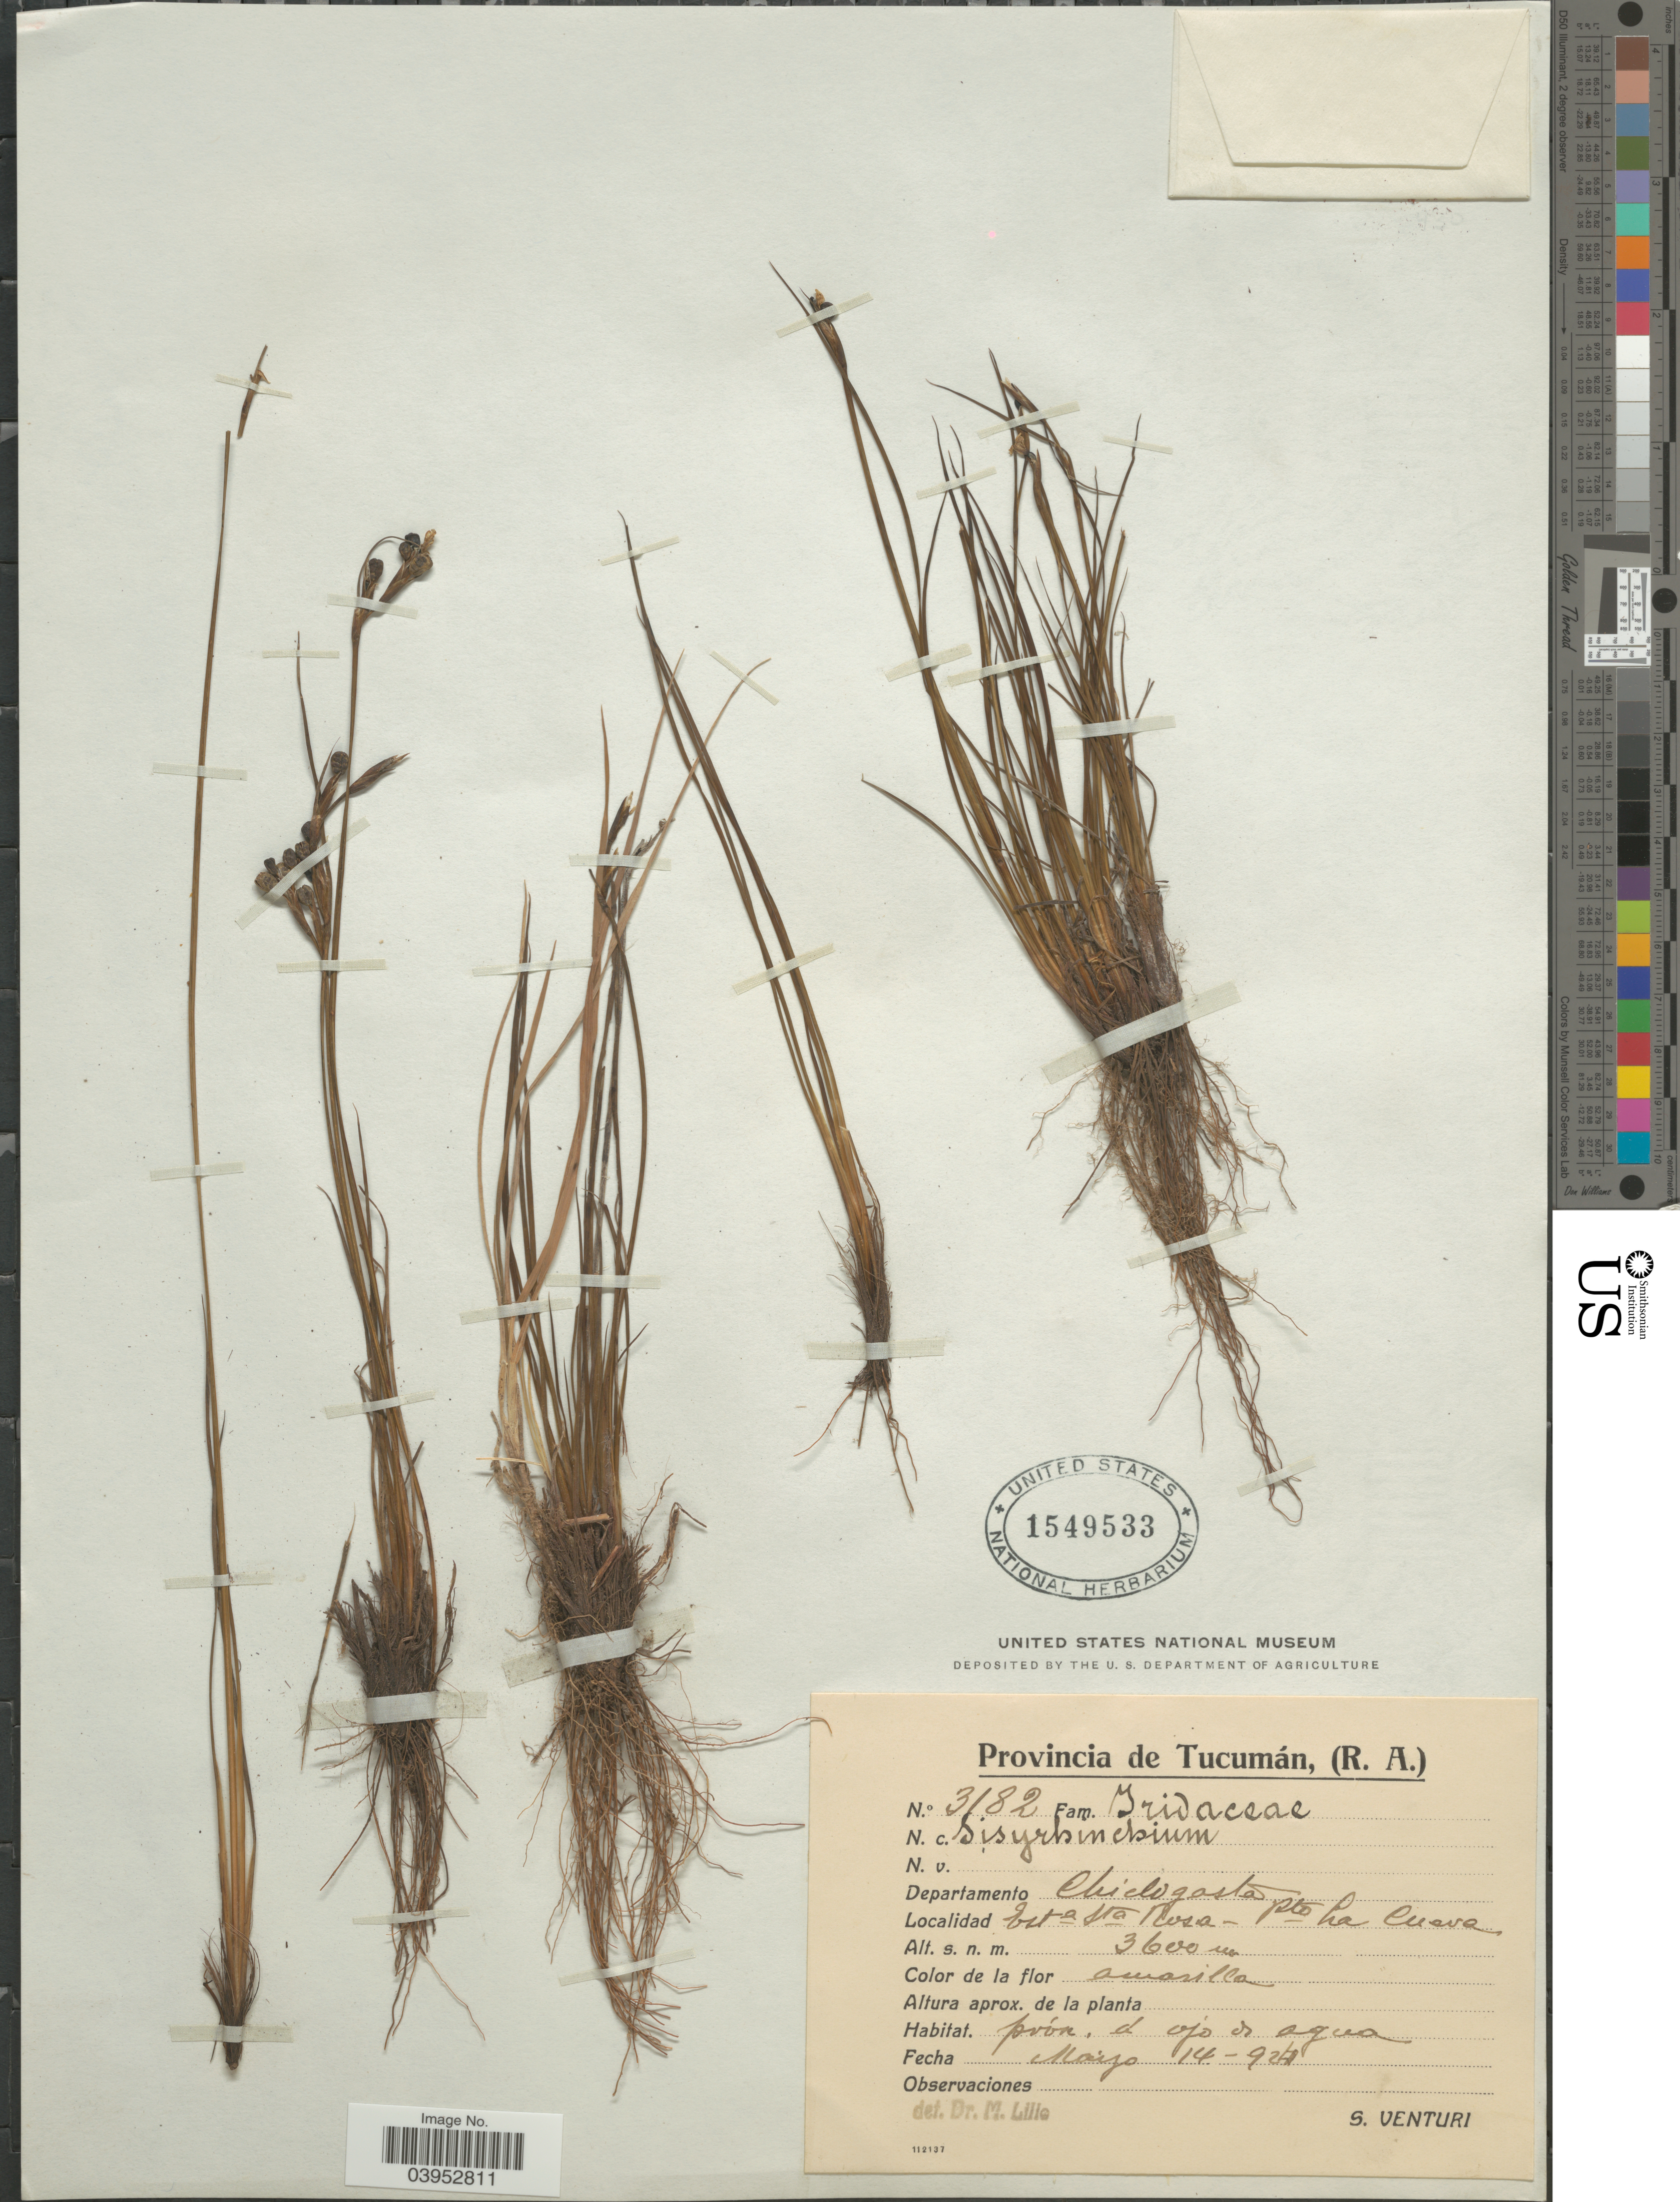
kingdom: Plantae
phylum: Tracheophyta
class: Liliopsida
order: Asparagales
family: Iridaceae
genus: Sisyrinchium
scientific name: Sisyrinchium sp.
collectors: S. Venturi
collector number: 3182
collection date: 1924-03-14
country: Argentina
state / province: Tucuman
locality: Departamento Chicligasta. Esta Sta Rosa. Pto La Cueva.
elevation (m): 3600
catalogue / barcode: US 1549533